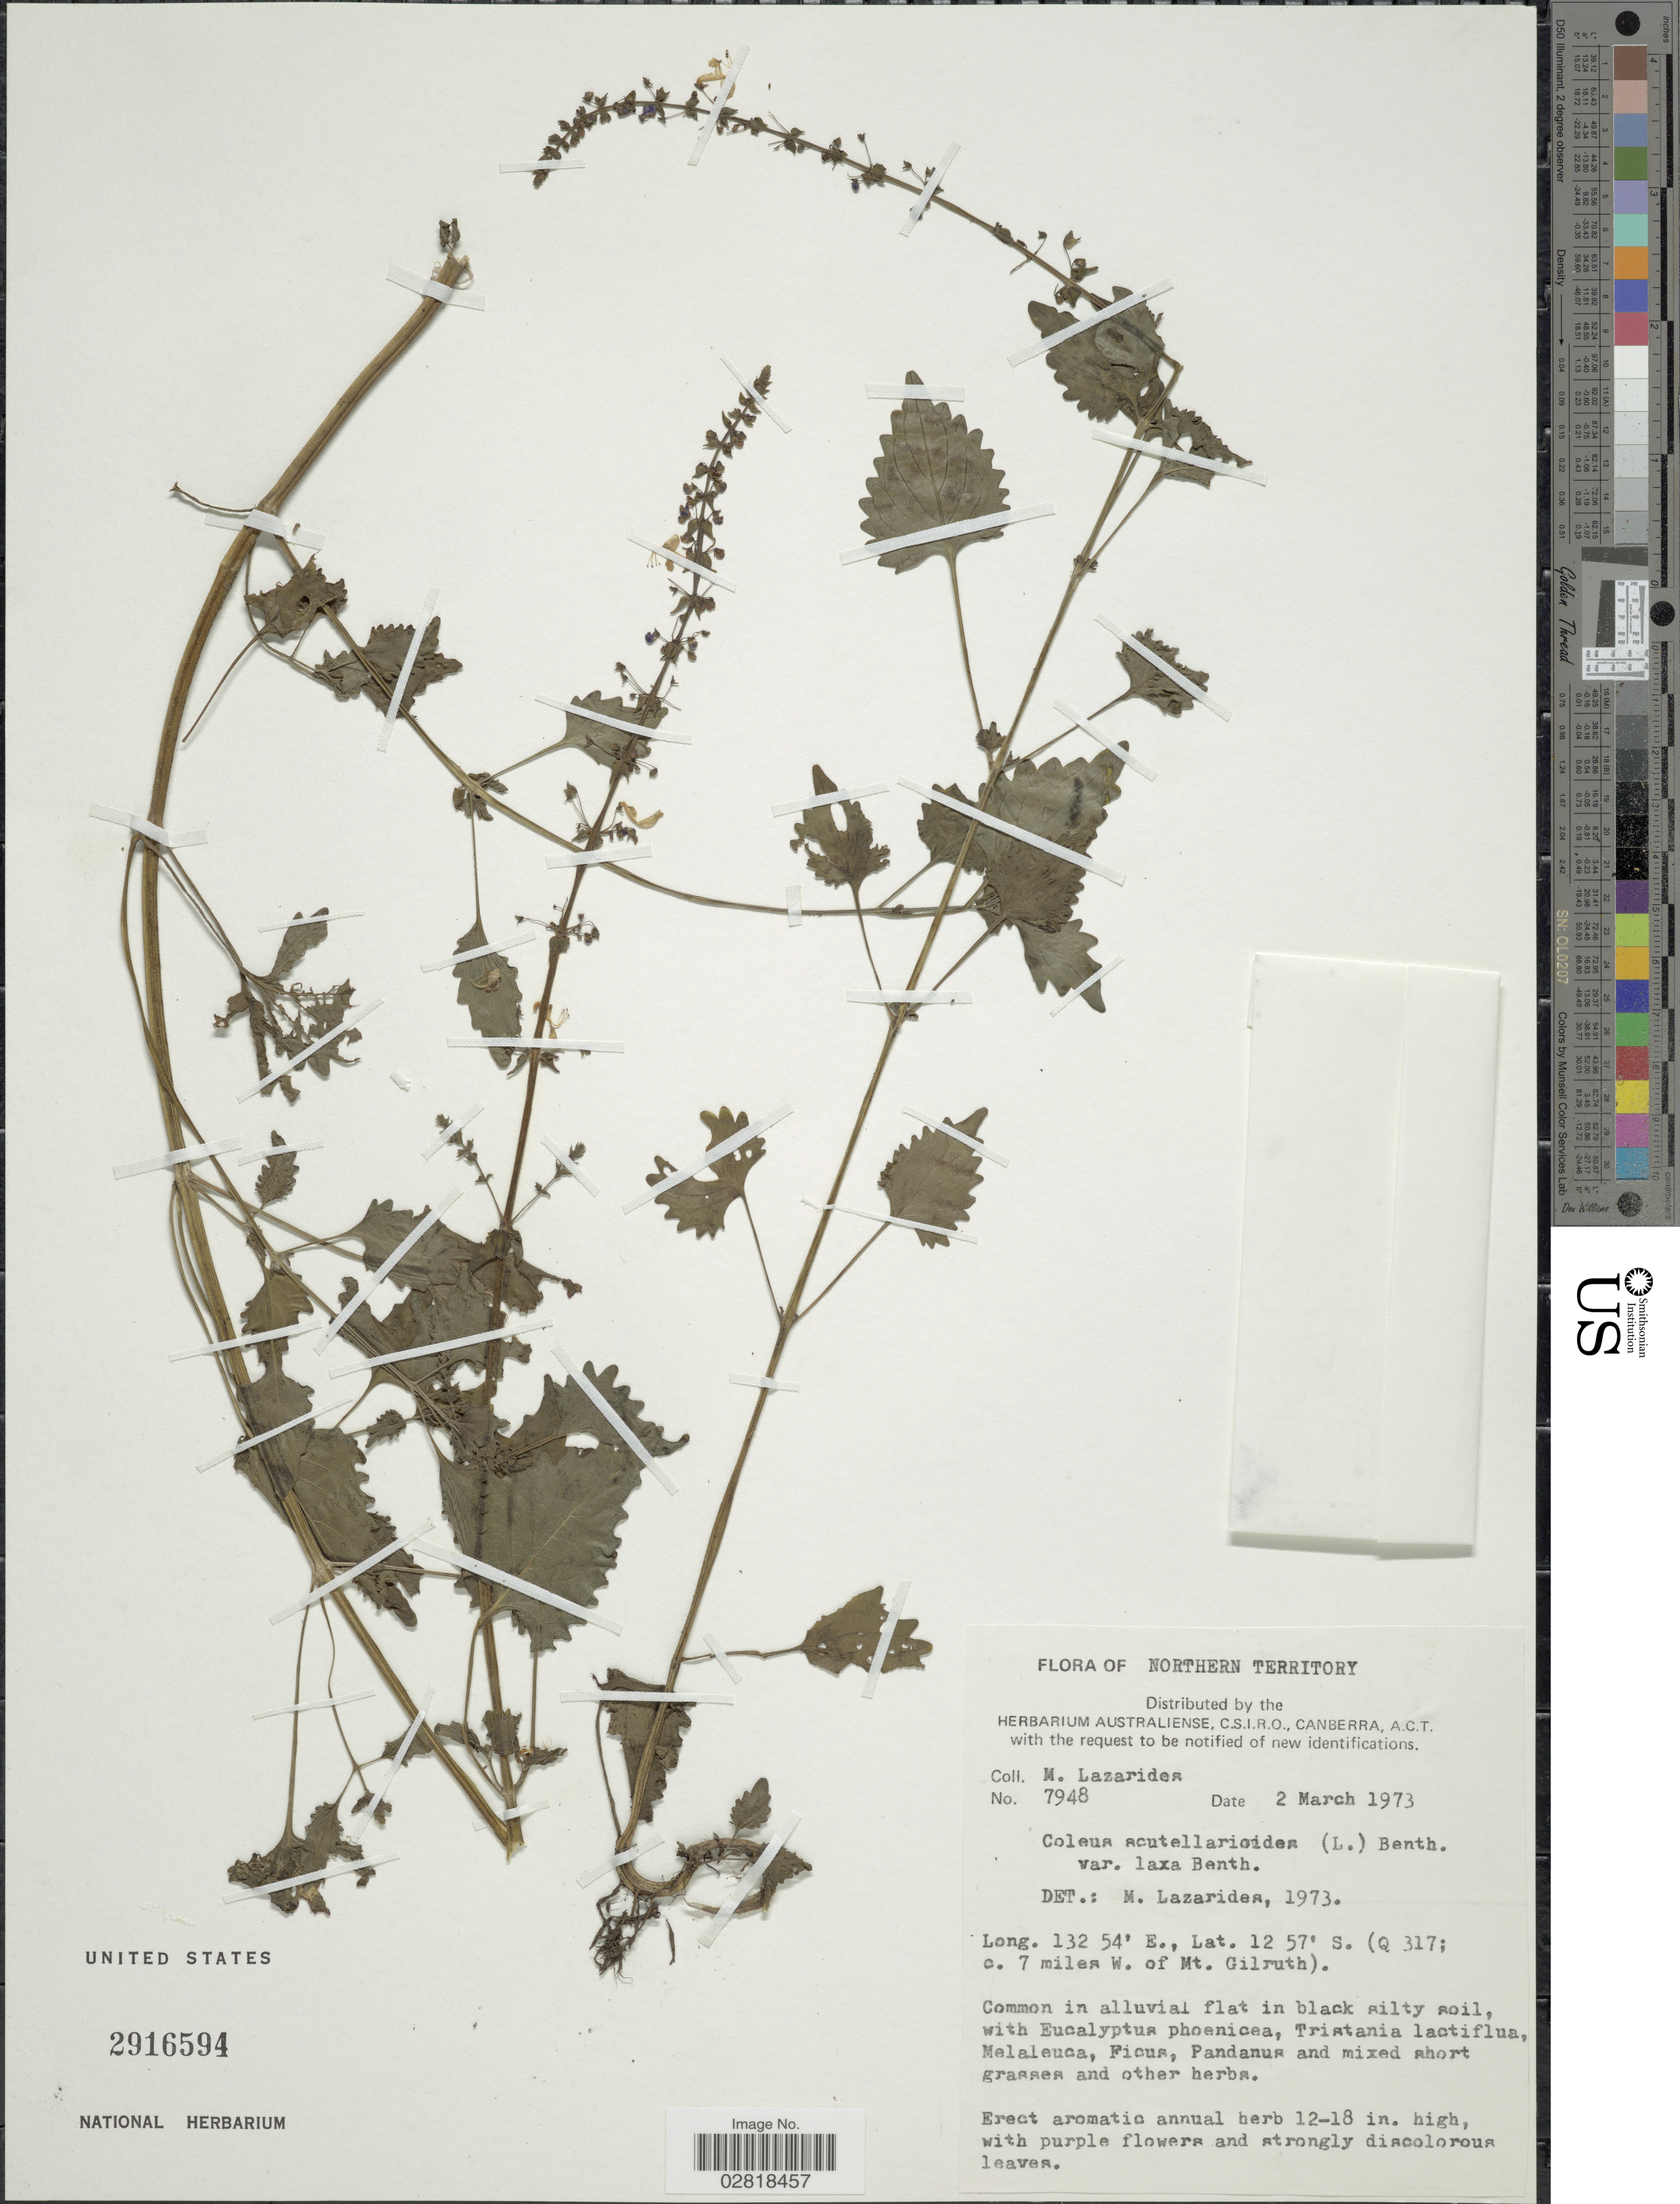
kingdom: Plantae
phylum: Tracheophyta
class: Magnoliopsida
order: Lamiales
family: Lamiaceae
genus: Plectranthus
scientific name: Plectranthus scutellarioides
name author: (L.) R. Br.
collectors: M. Lazarides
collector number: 7948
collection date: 1973-03-02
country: Australia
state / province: Northern Territory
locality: Q 317; c. 7 miles W. of Mt. Gilruth.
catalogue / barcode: US 2916594